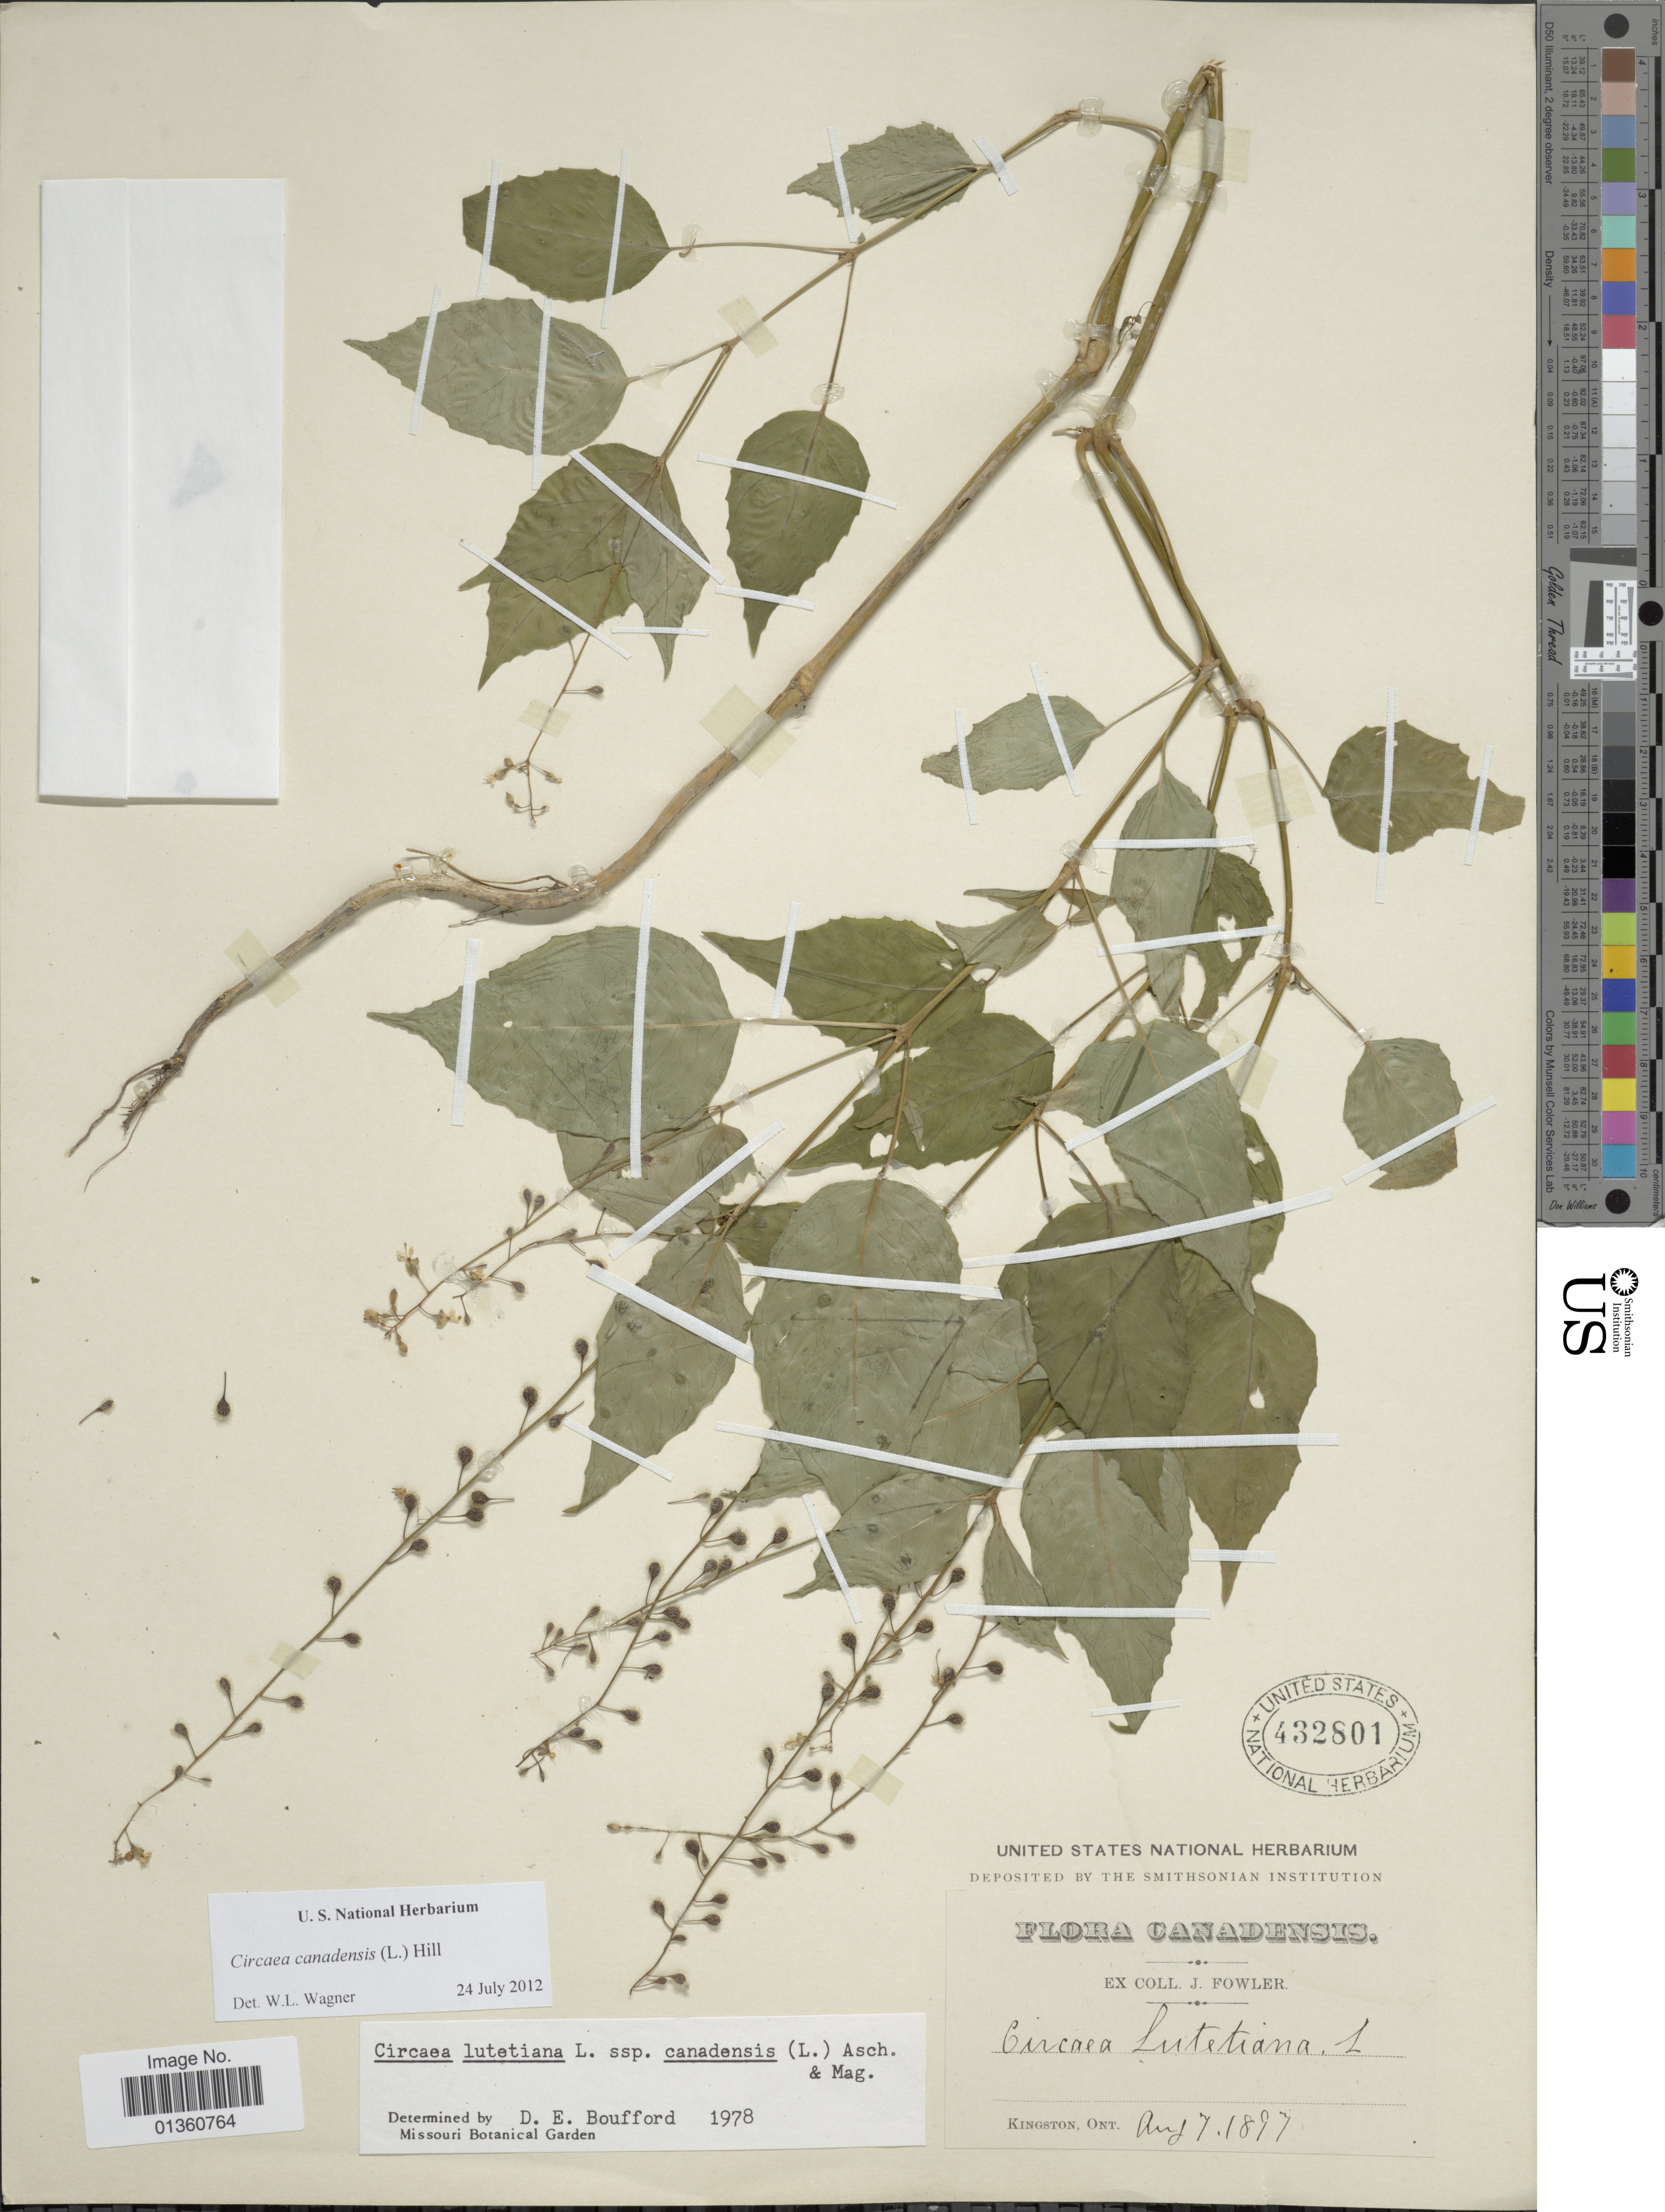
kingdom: Plantae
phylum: Tracheophyta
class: Magnoliopsida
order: Myrtales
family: Onagraceae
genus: Circaea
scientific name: Circaea canadensis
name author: (L.) Hill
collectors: J. P. Fowler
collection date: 1897-08-07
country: Canada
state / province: Ontario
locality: Kingston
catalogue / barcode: US 432801